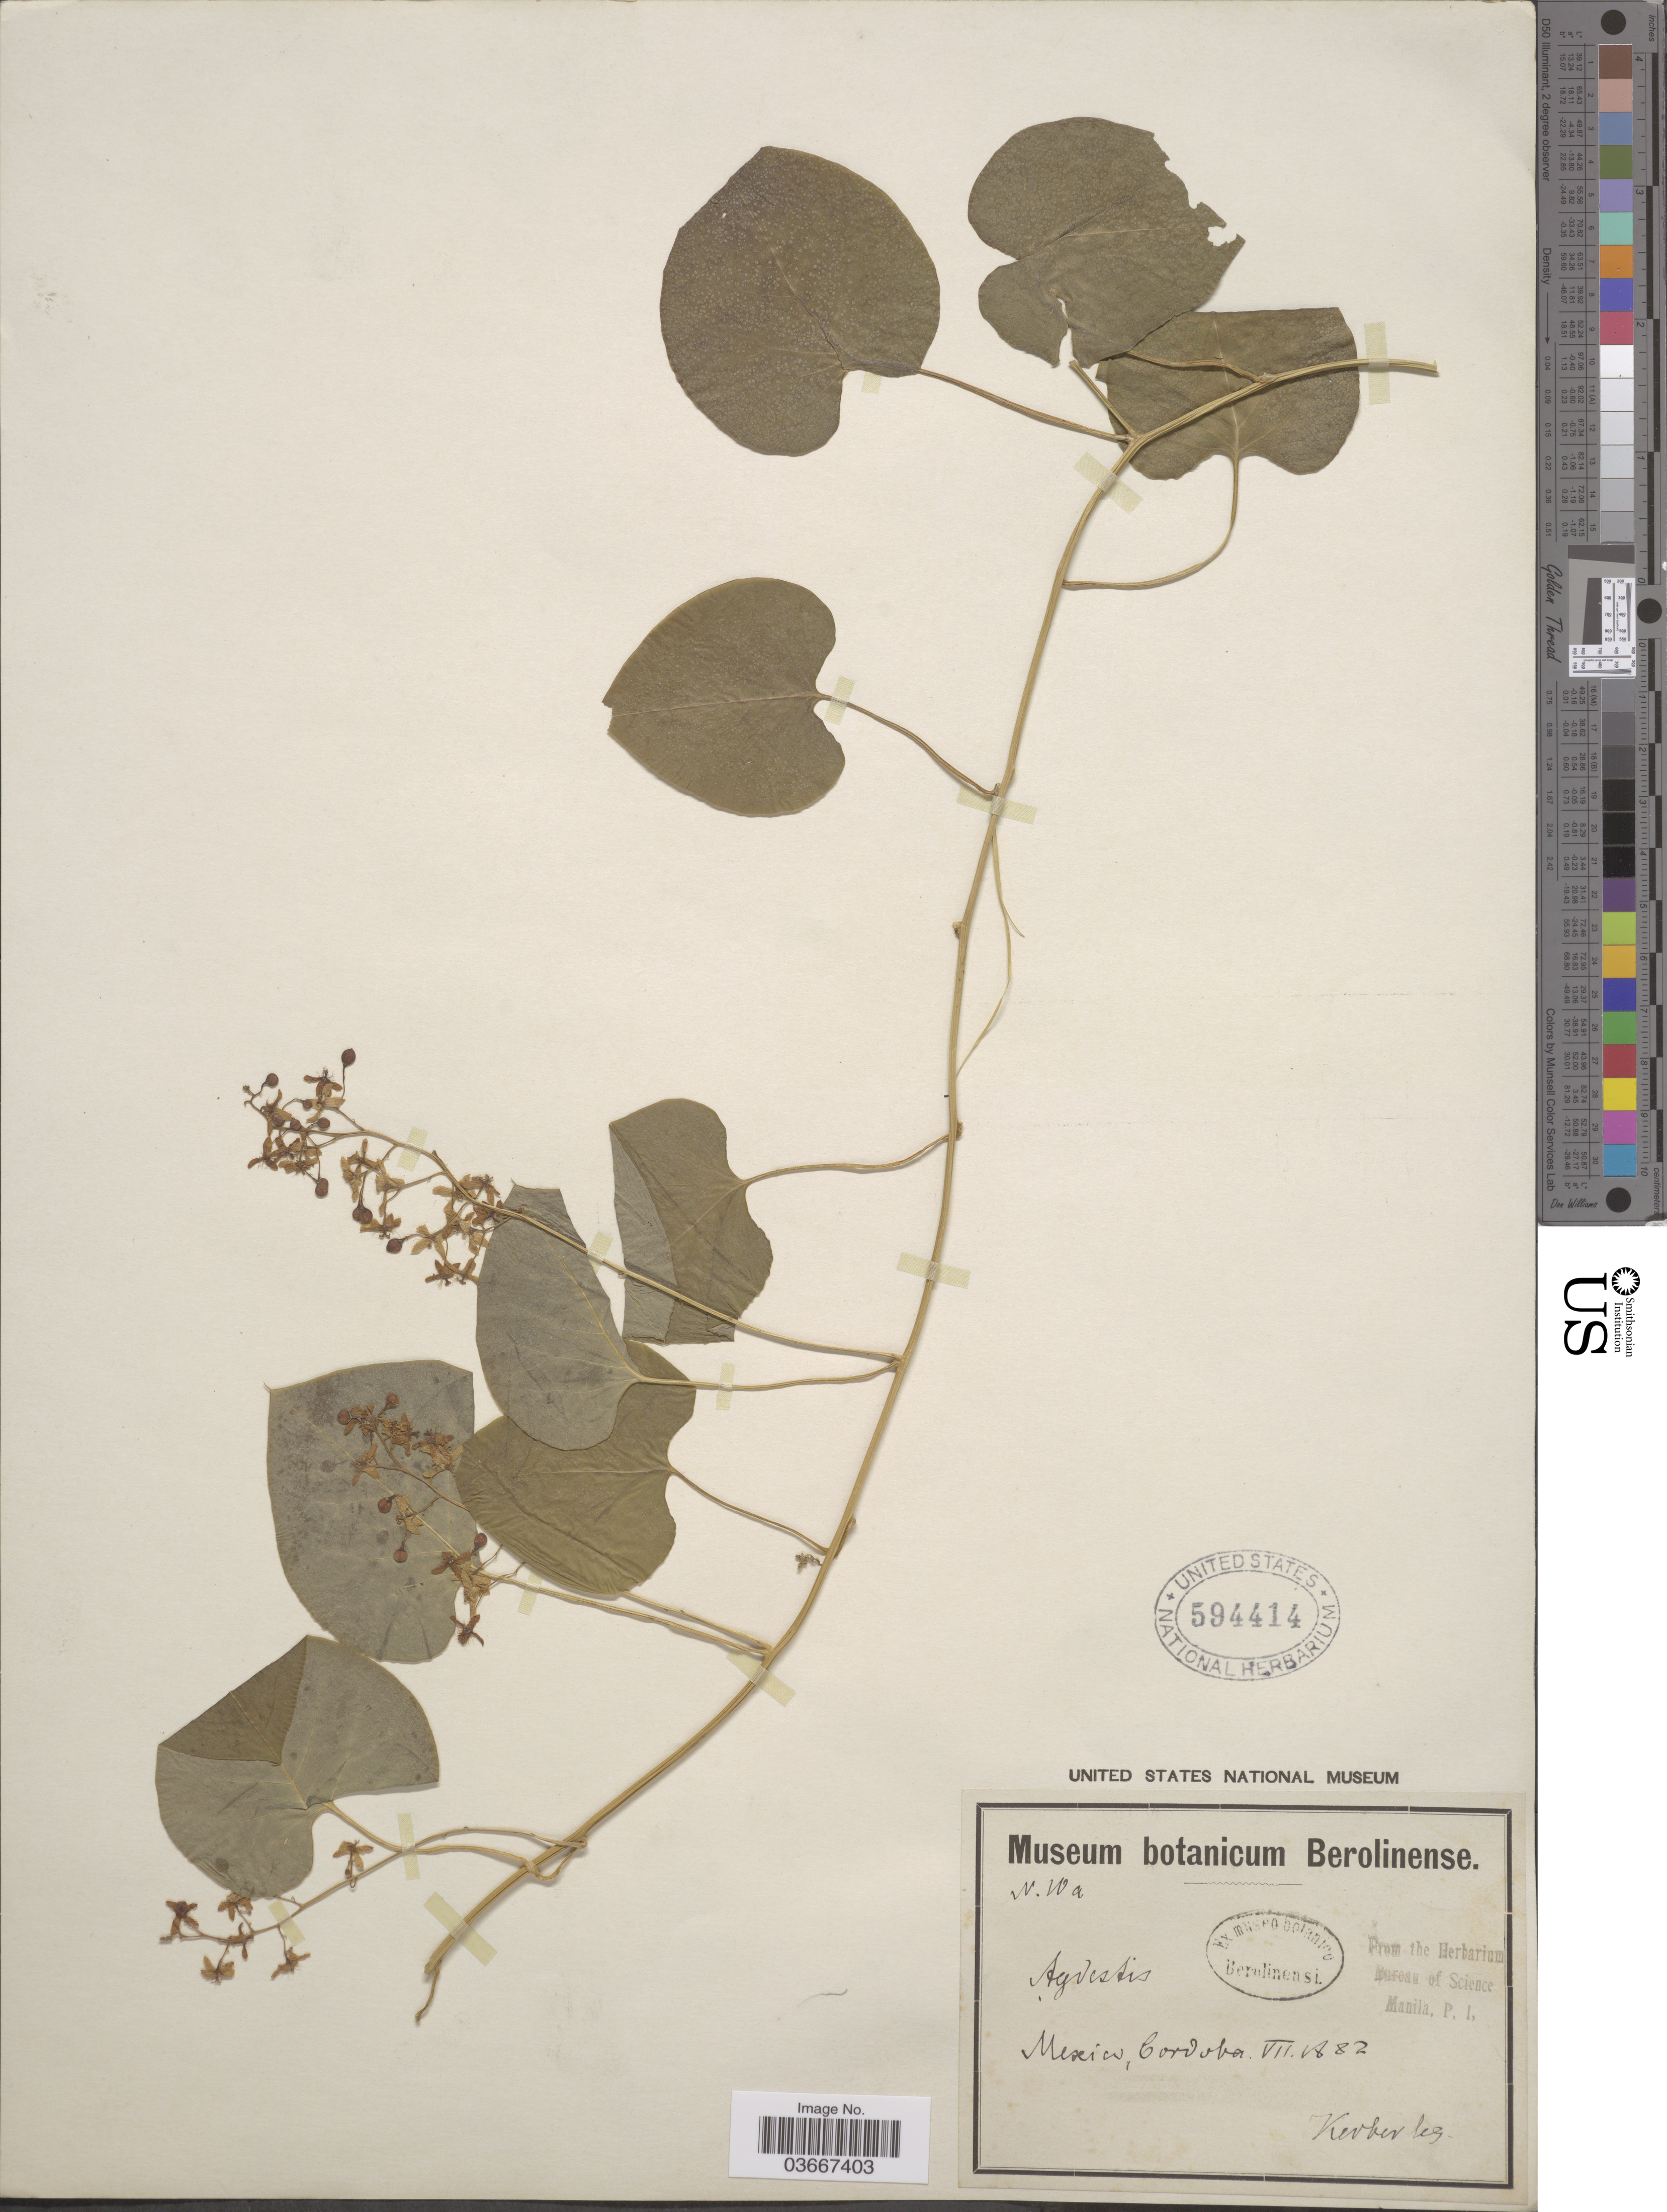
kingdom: Plantae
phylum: Tracheophyta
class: Magnoliopsida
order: Caryophyllales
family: Agdestidaceae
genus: Agdestis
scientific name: Agdestis clematidea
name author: Moc. & Sessé ex DC.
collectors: -. Kerber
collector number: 10a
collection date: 1882-07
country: Mexico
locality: Cordoba.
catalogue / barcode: US 594414